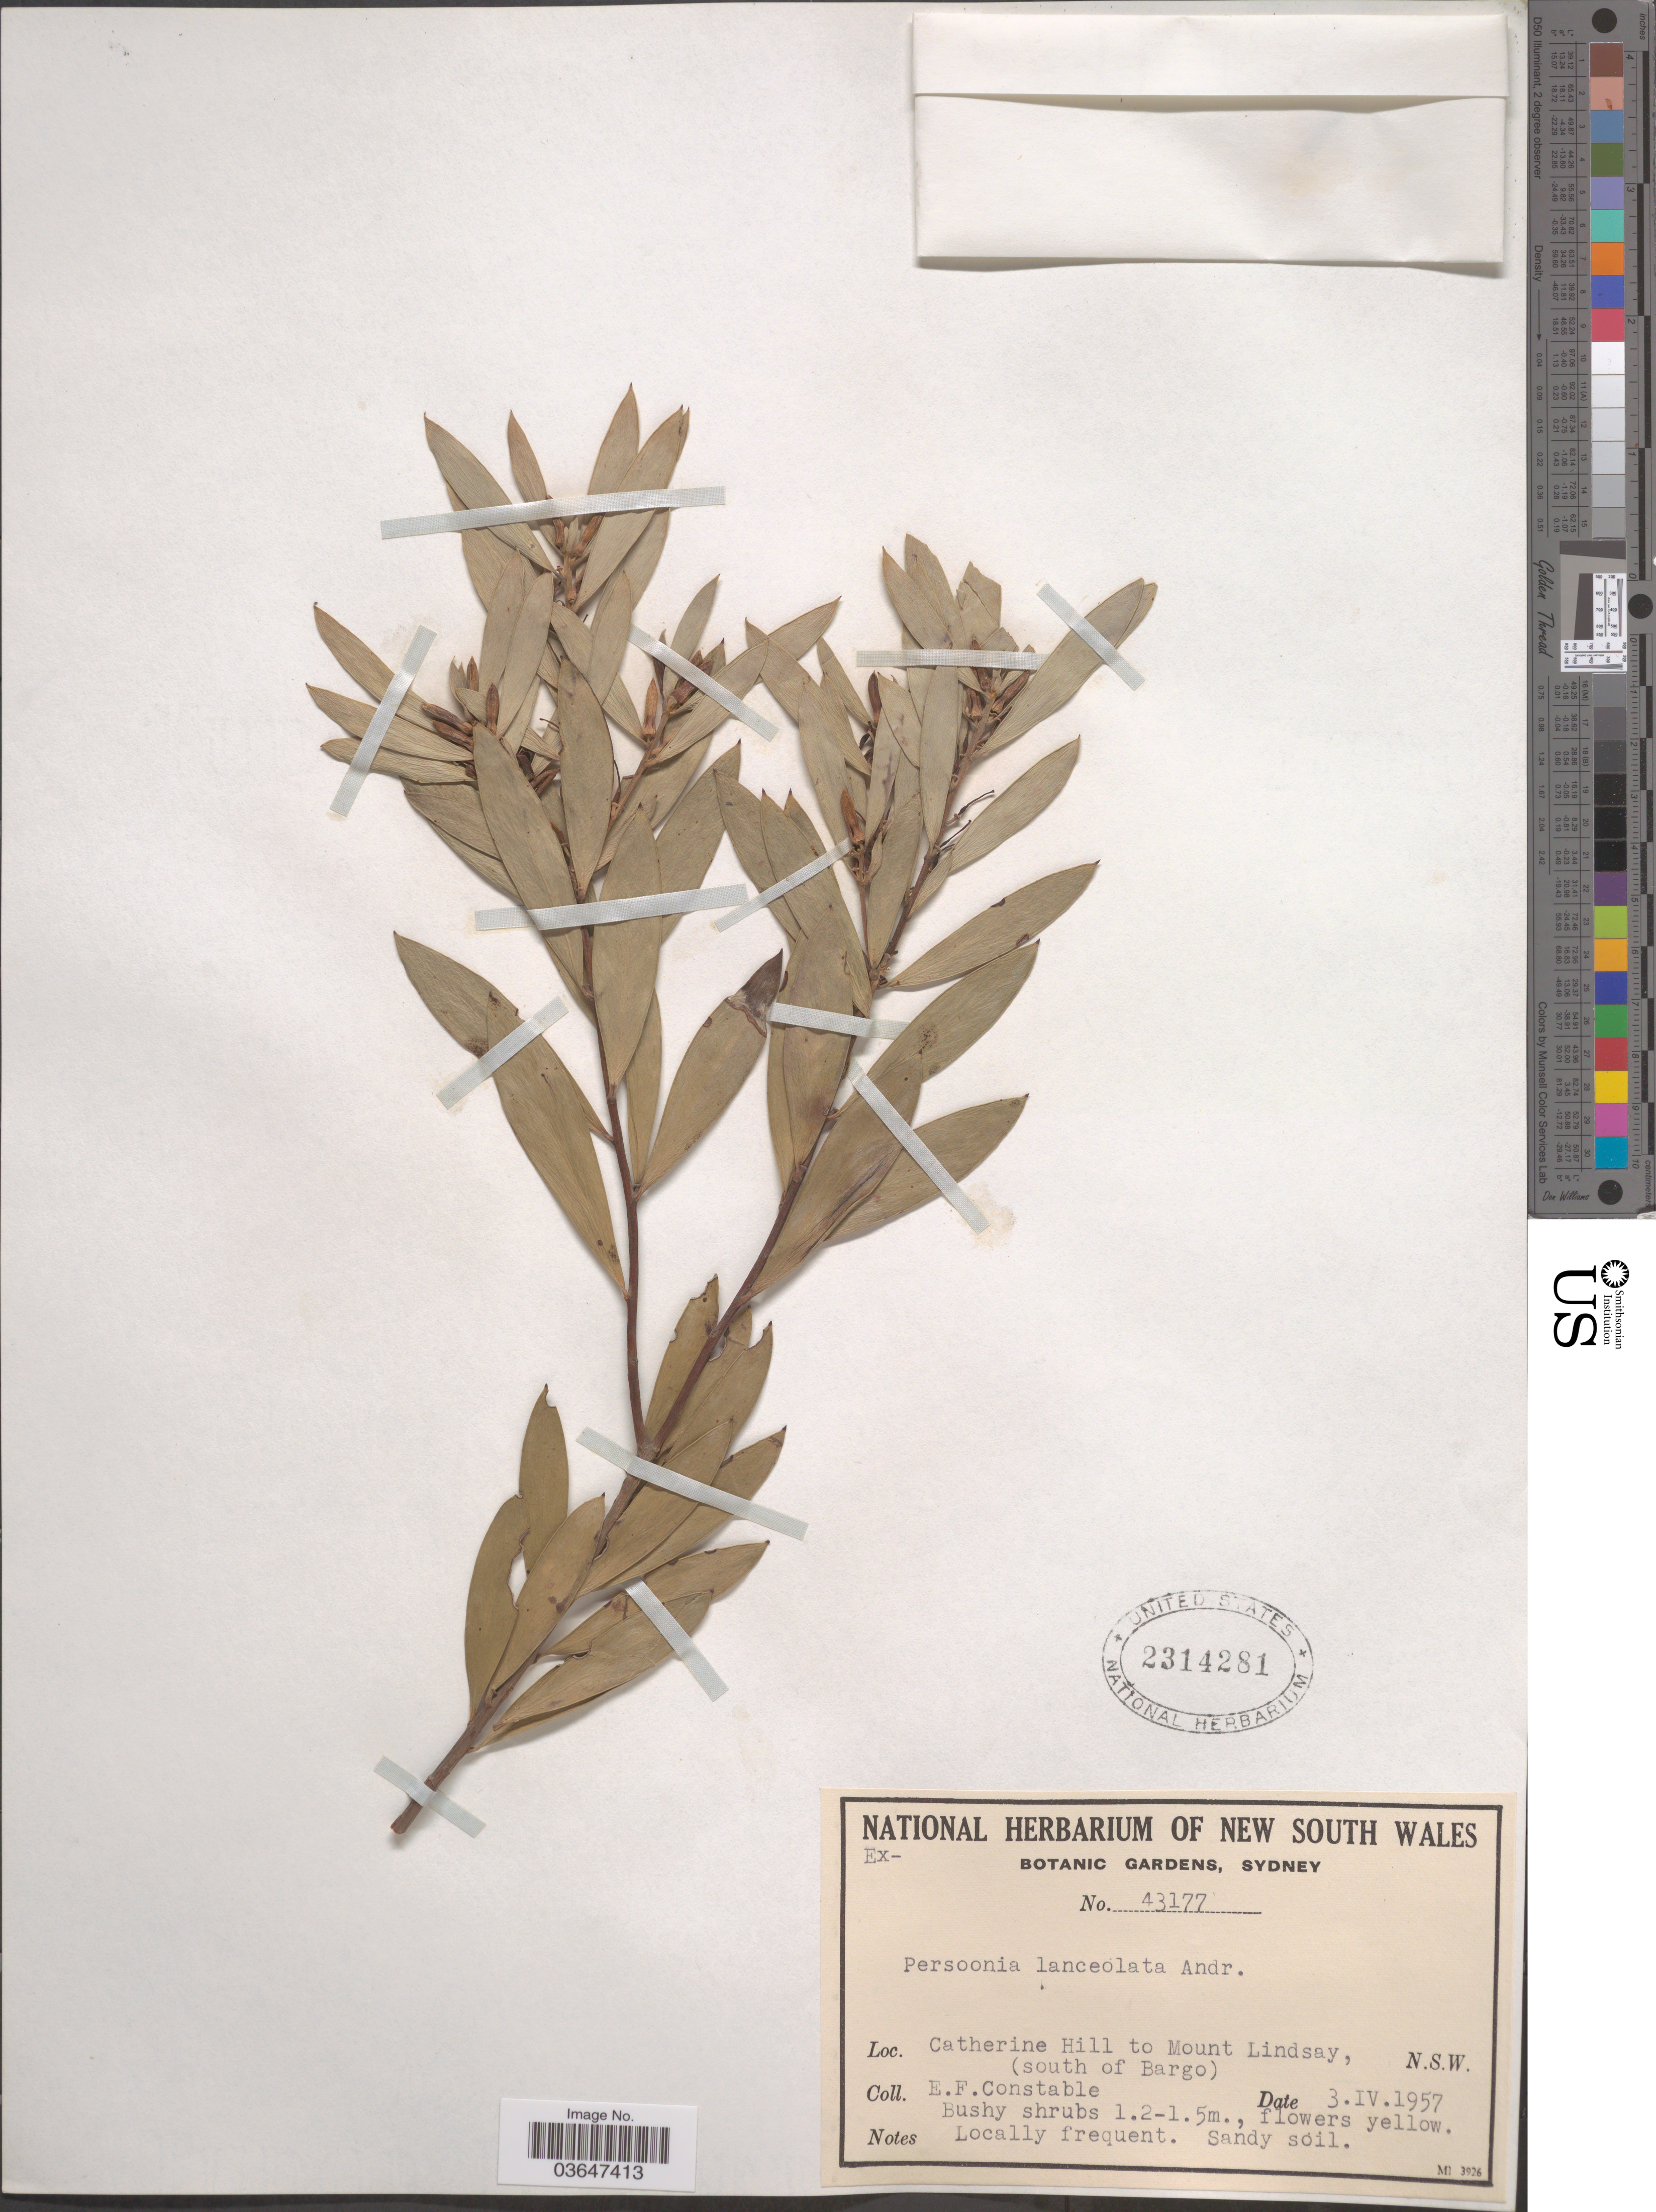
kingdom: Plantae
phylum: Tracheophyta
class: Magnoliopsida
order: Proteales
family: Proteaceae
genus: Persoonia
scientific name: Persoonia lanceolata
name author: Michx.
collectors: E. F. Constable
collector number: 43177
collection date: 1957-04-03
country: Australia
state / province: New South Wales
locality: Catherine Hill to Mount Lindsay, (south of Bargo).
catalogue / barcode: US 2314281